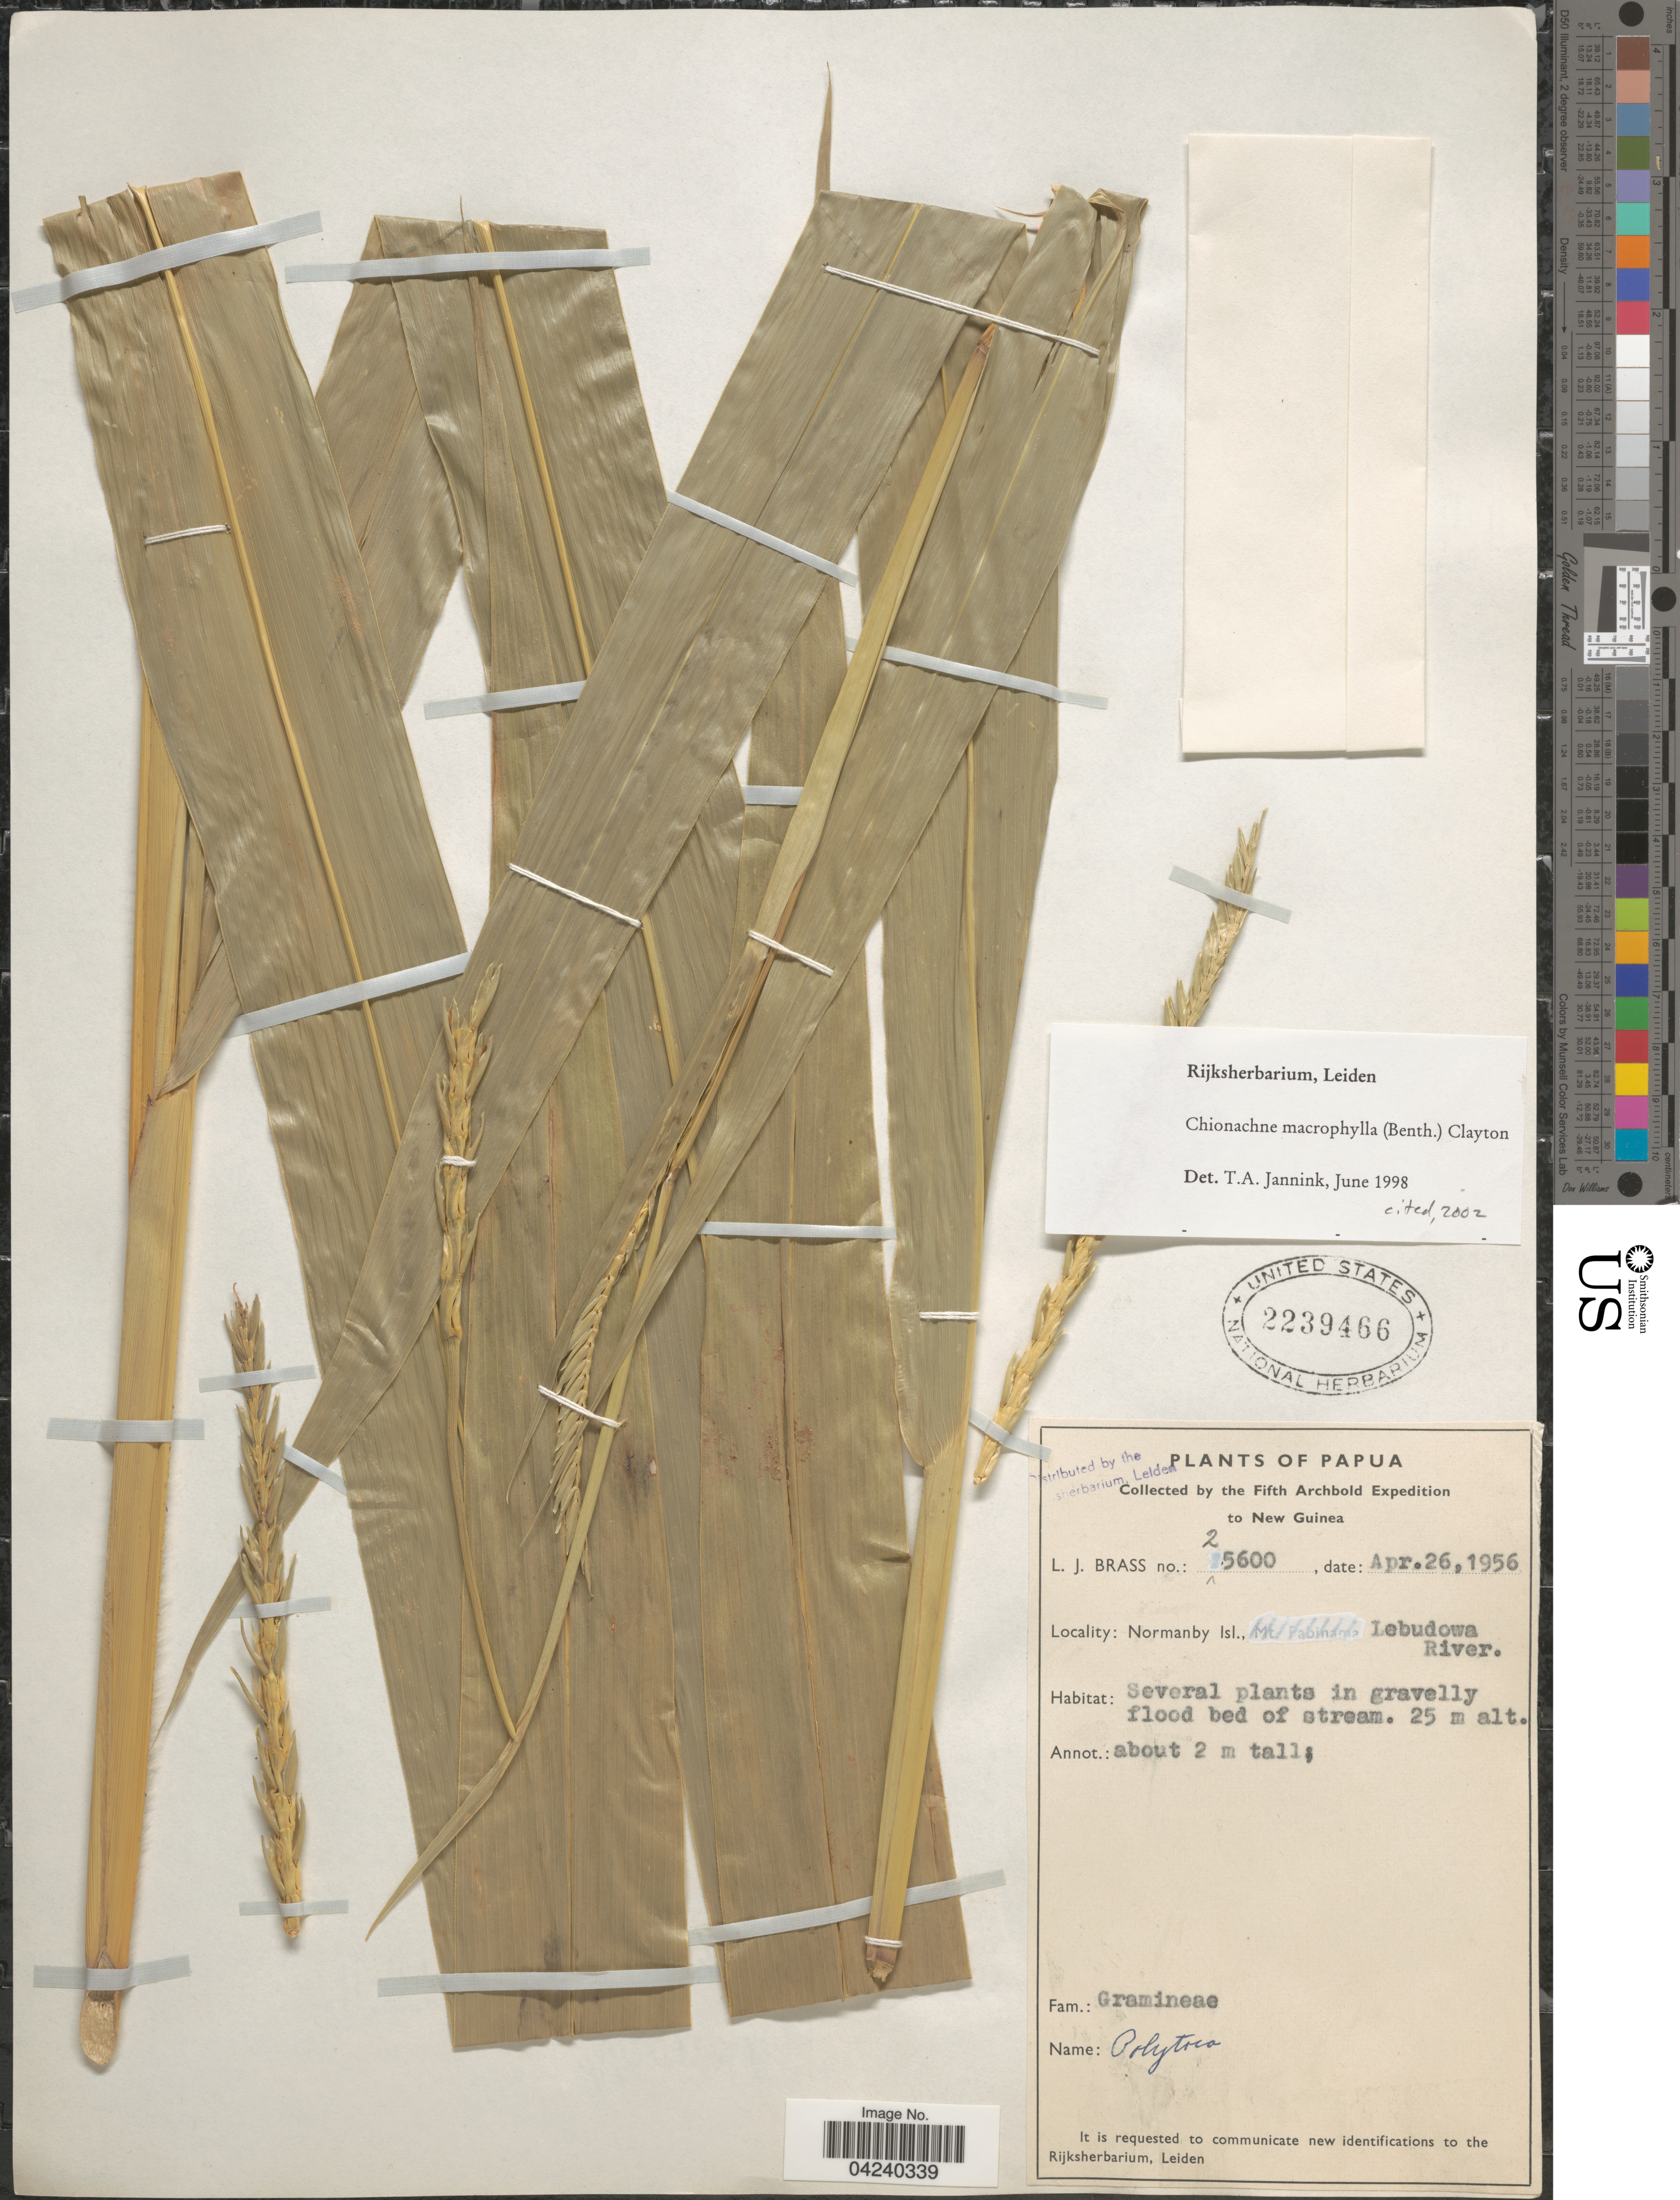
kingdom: Plantae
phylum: Tracheophyta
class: Liliopsida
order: Poales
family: Poaceae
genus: Chionachne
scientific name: Chionachne macrophylla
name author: (Benth.) Clayton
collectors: L. J. Brass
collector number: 25600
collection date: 1956-04-26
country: Papua New Guinea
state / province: Milne Bay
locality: Fifth Archbold Expedition to New Guinea. Normanby Isl., Iebudowa River.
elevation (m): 25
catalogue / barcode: US 2239466